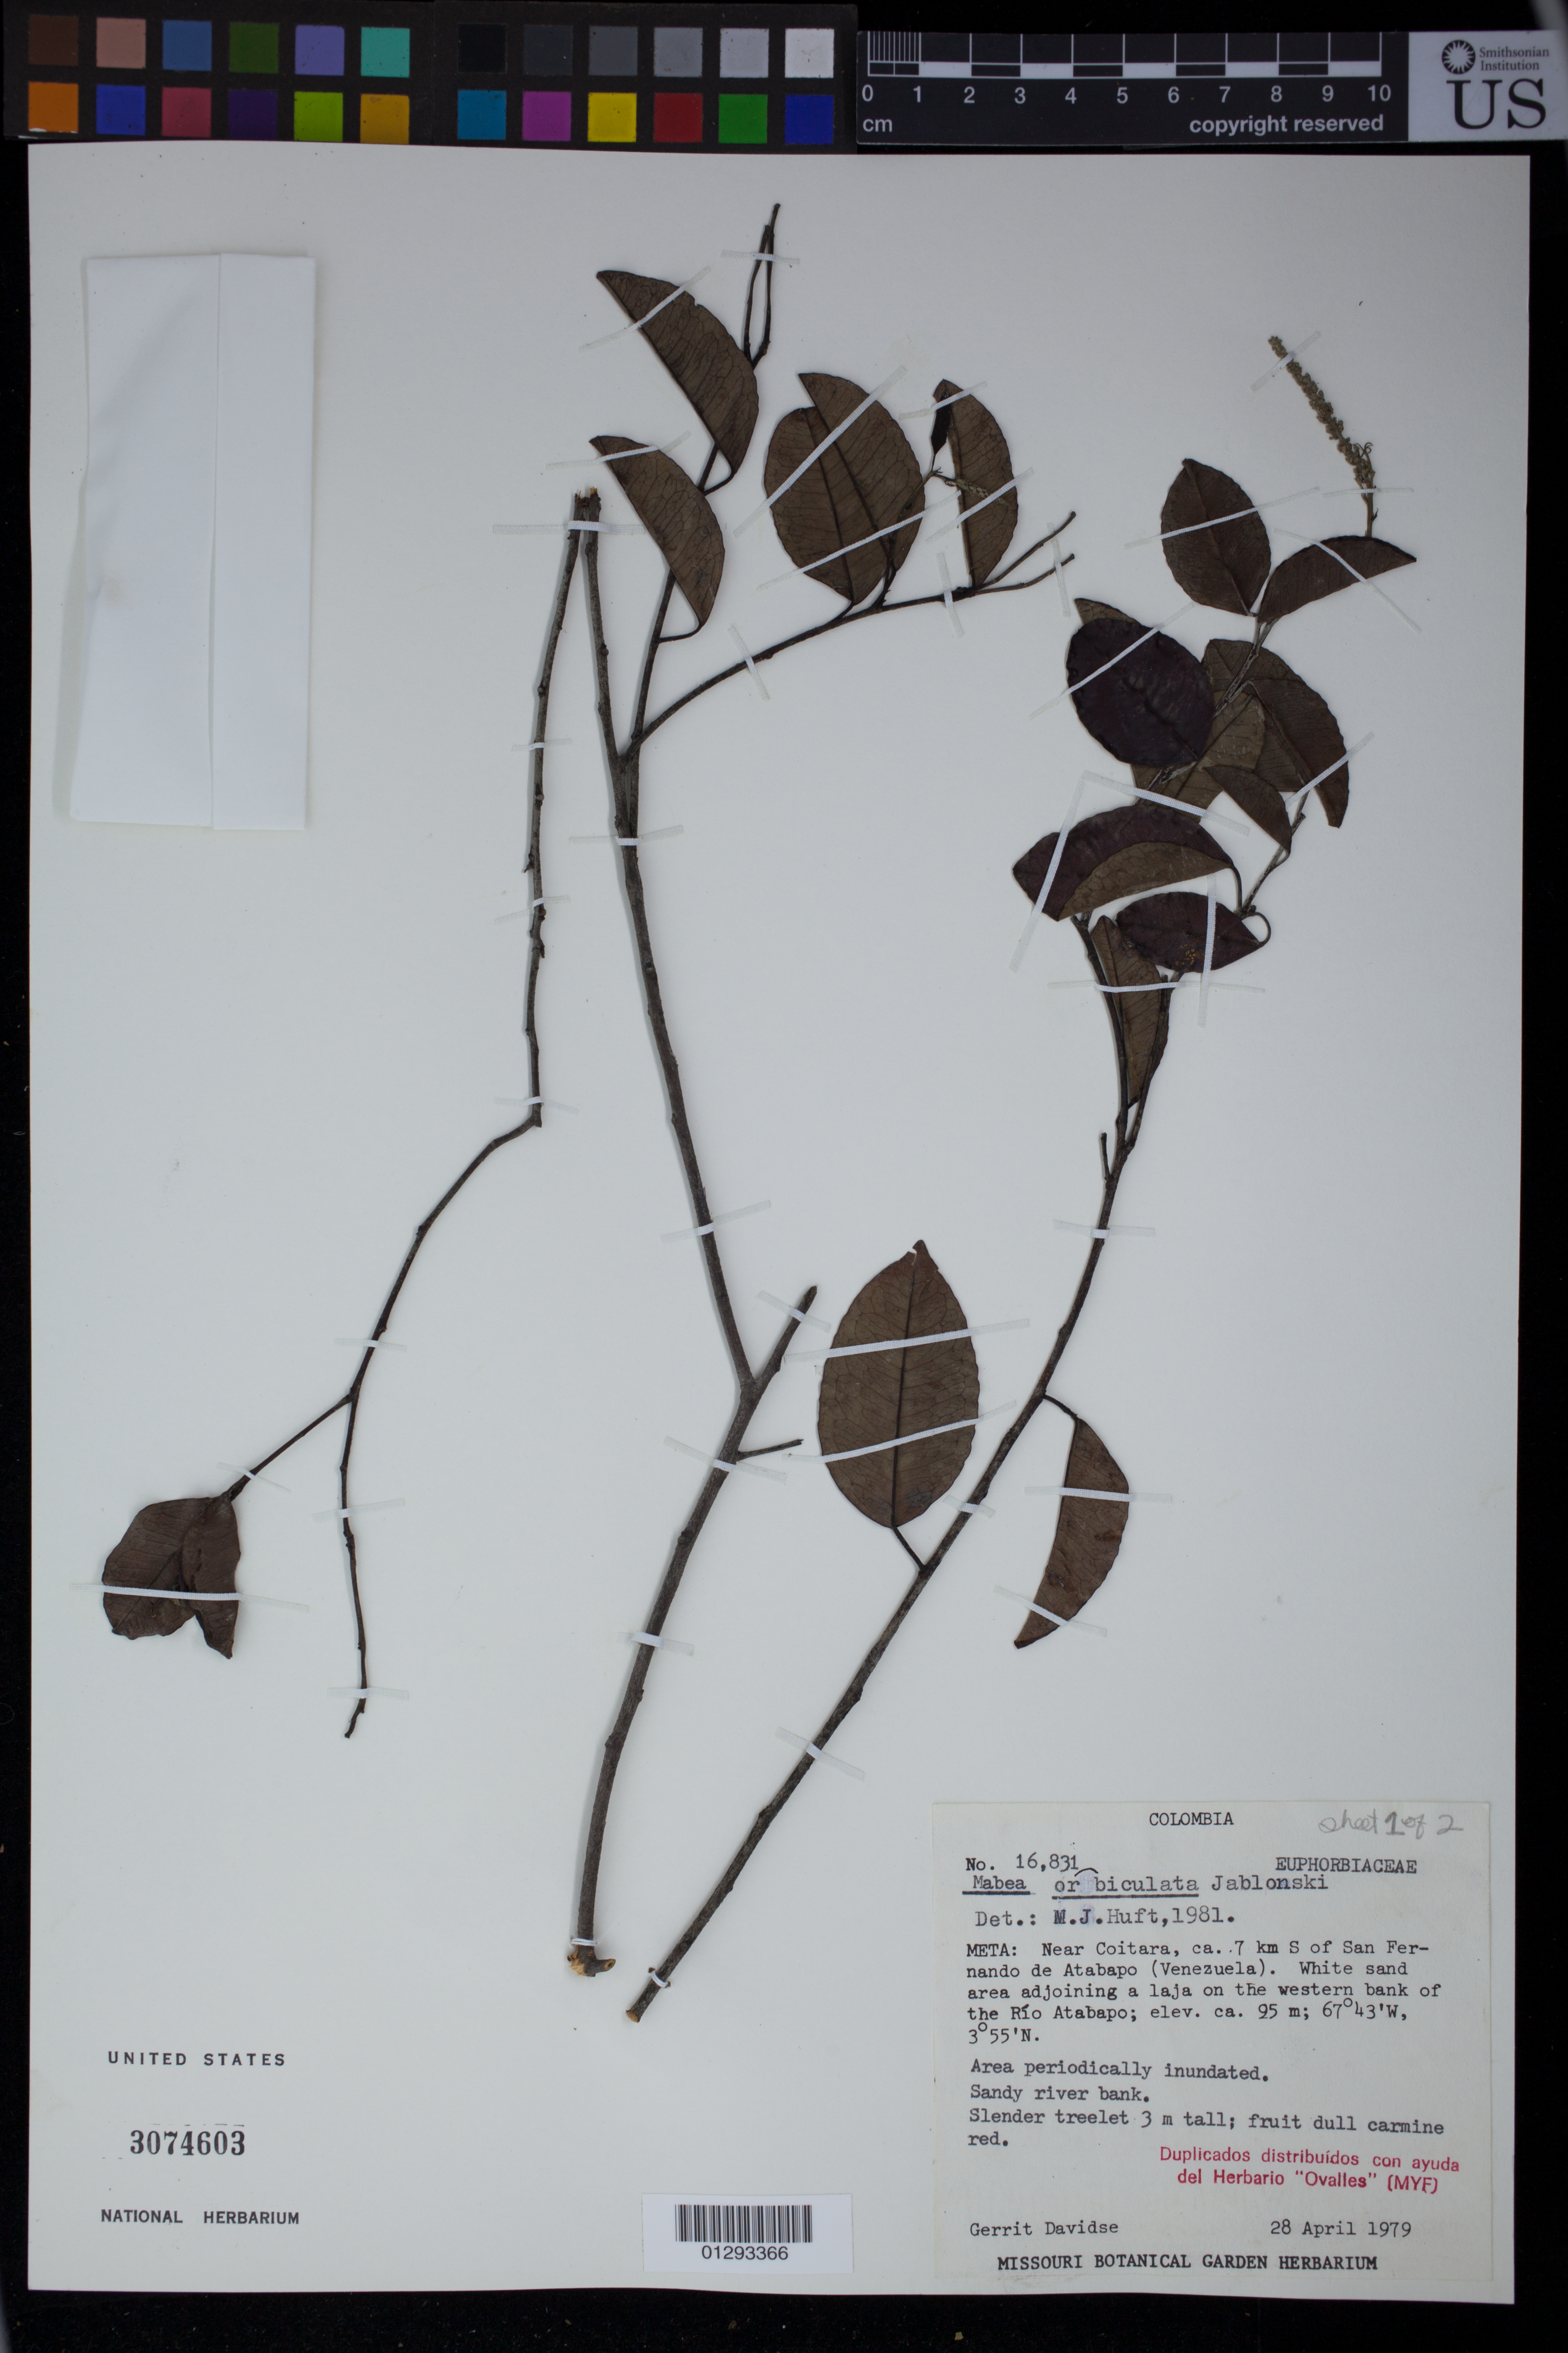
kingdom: Plantae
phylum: Tracheophyta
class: Magnoliopsida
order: Malpighiales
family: Euphorbiaceae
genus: Mabea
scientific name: Mabea orbiculata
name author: Jabl.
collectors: G. Davidse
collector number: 16831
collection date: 1979-04-28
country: Colombia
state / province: Meta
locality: Near Coitara, ca. 7 km S of San Fernando de Atabapa (Venezuela). White sand area adjoining a laja on the western bank of the Rio Atabapo.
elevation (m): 95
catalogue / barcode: US 3074603